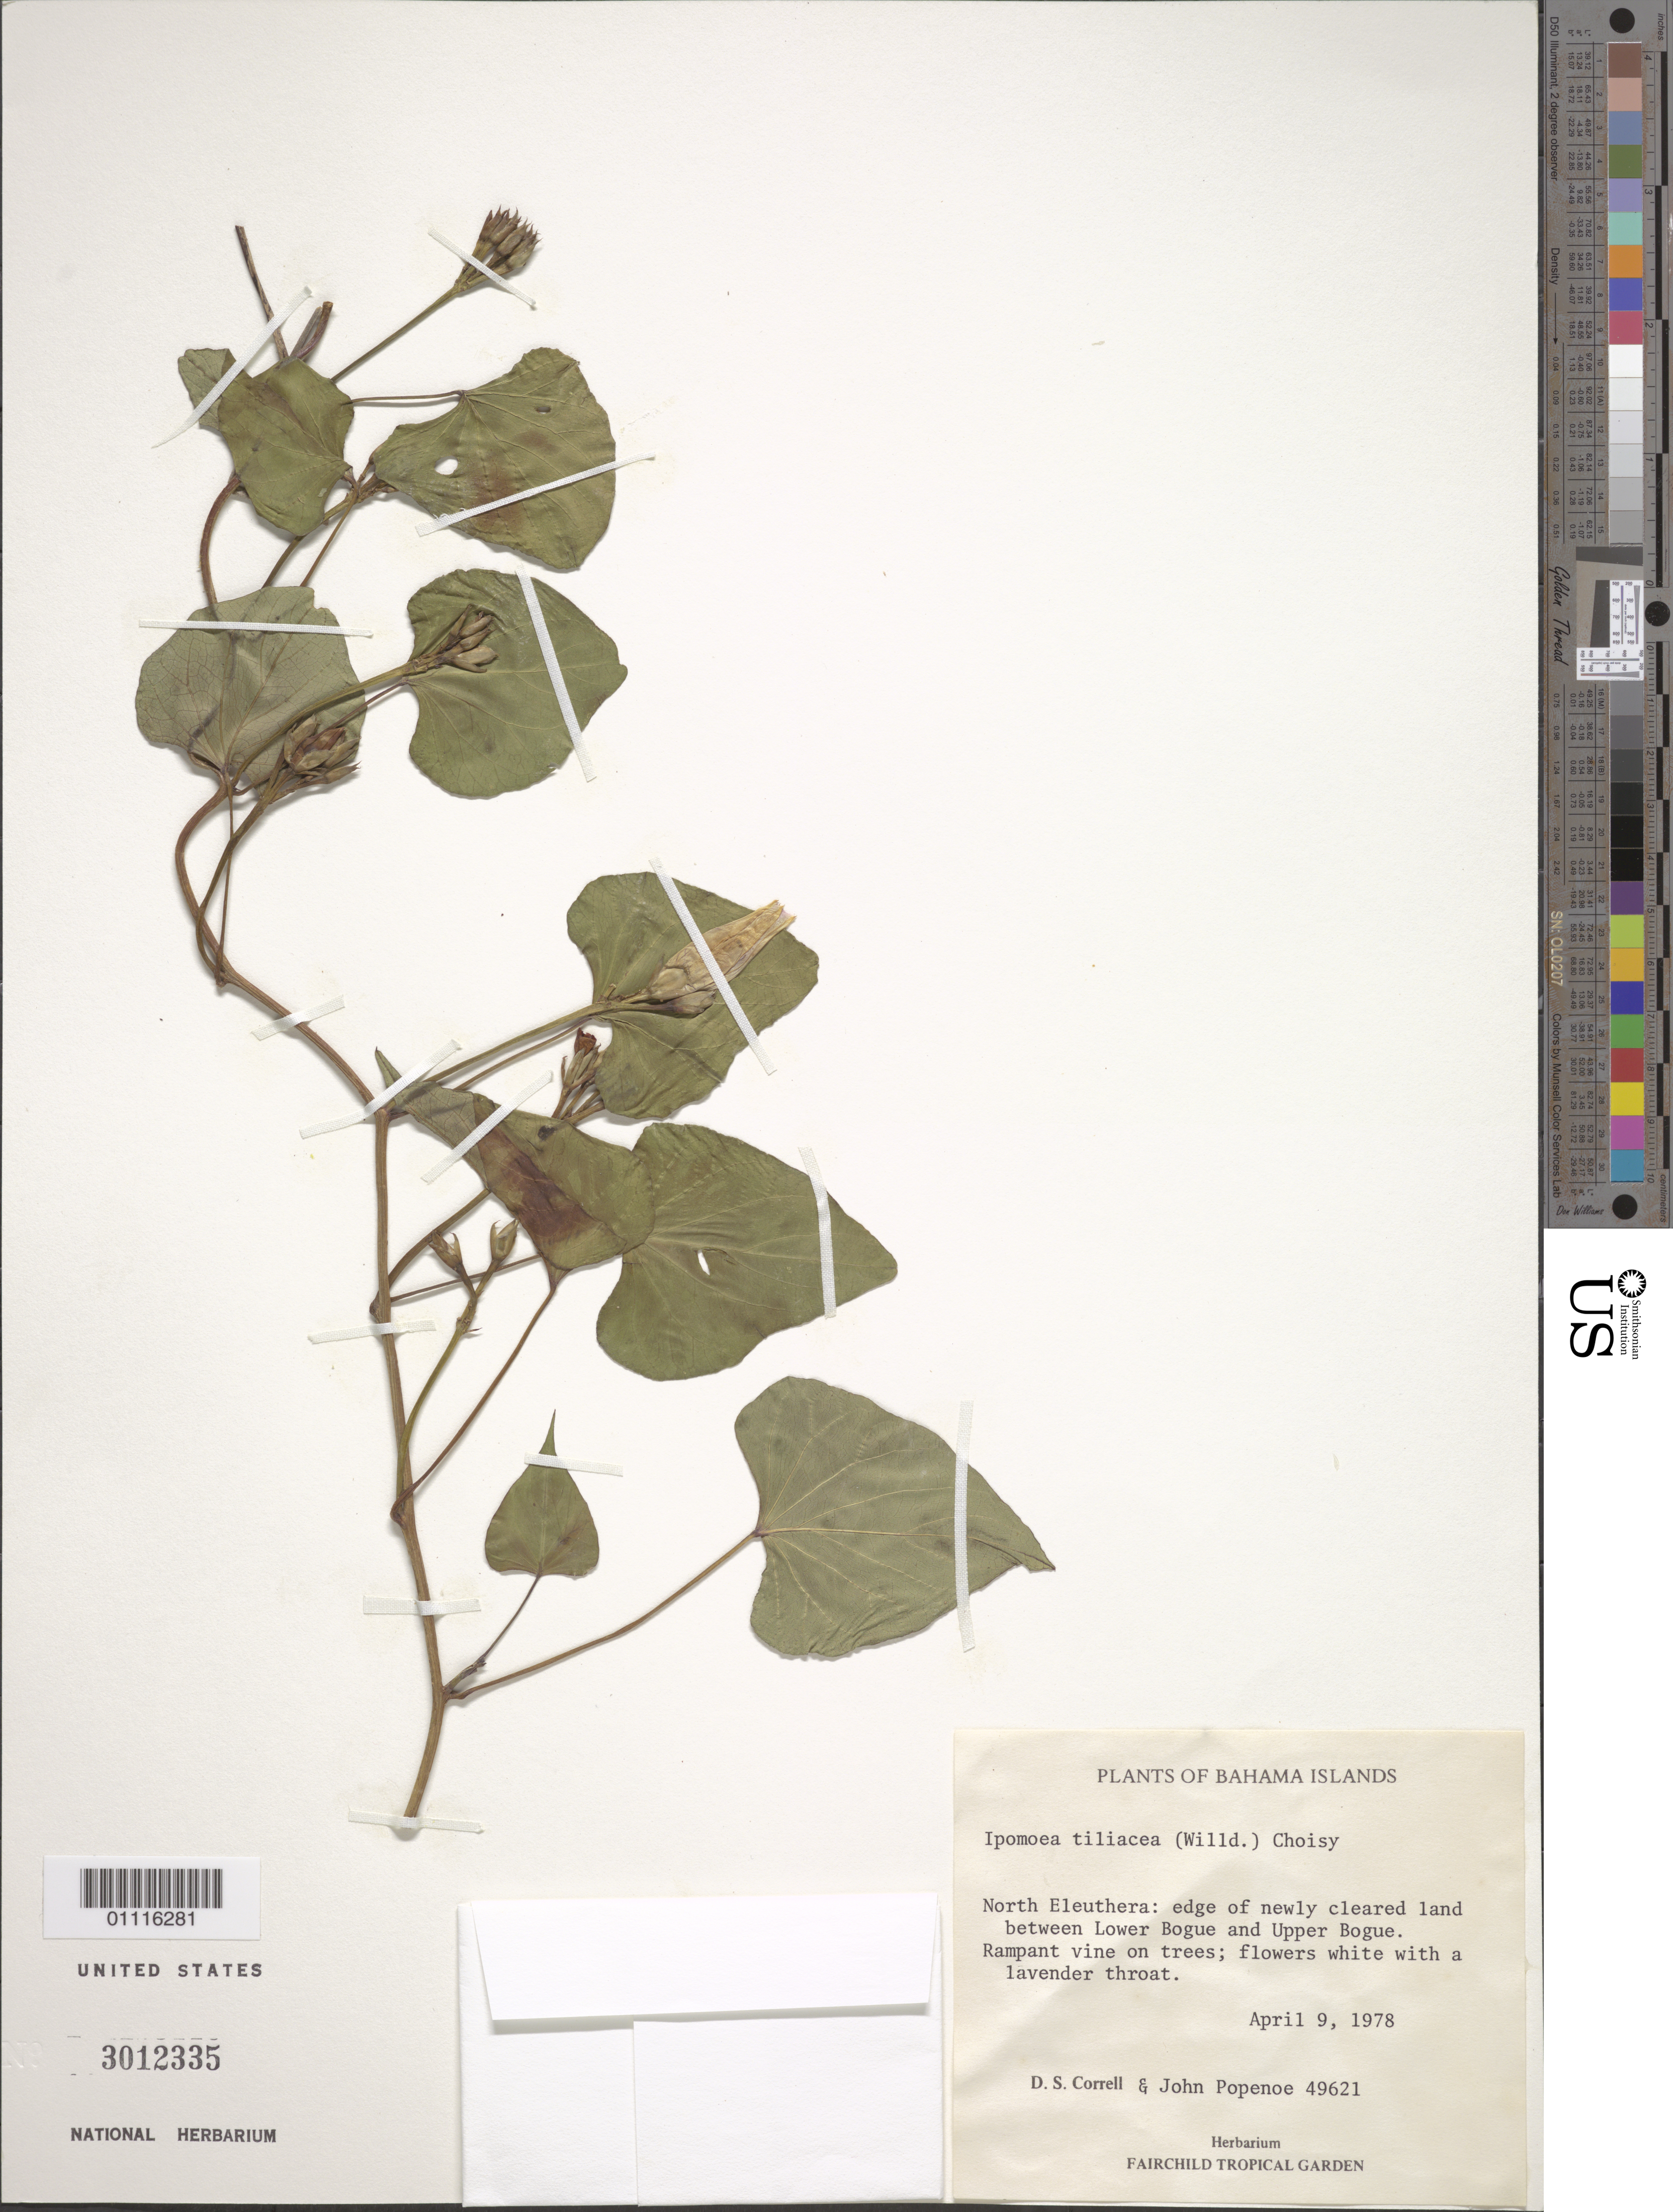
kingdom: Plantae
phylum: Tracheophyta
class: Magnoliopsida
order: Solanales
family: Convolvulaceae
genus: Ipomoea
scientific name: Ipomoea tiliacea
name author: (Willd.) Choisy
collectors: D. S. Correll & J. Popenoe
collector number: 49621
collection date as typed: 09 Apr 1978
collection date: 1978-04-09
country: Bahamas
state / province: North Eleuthera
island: Eleuthera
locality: Edge of newly cleared land between Lower Bogue and Upper Bogue.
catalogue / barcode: US 3012335